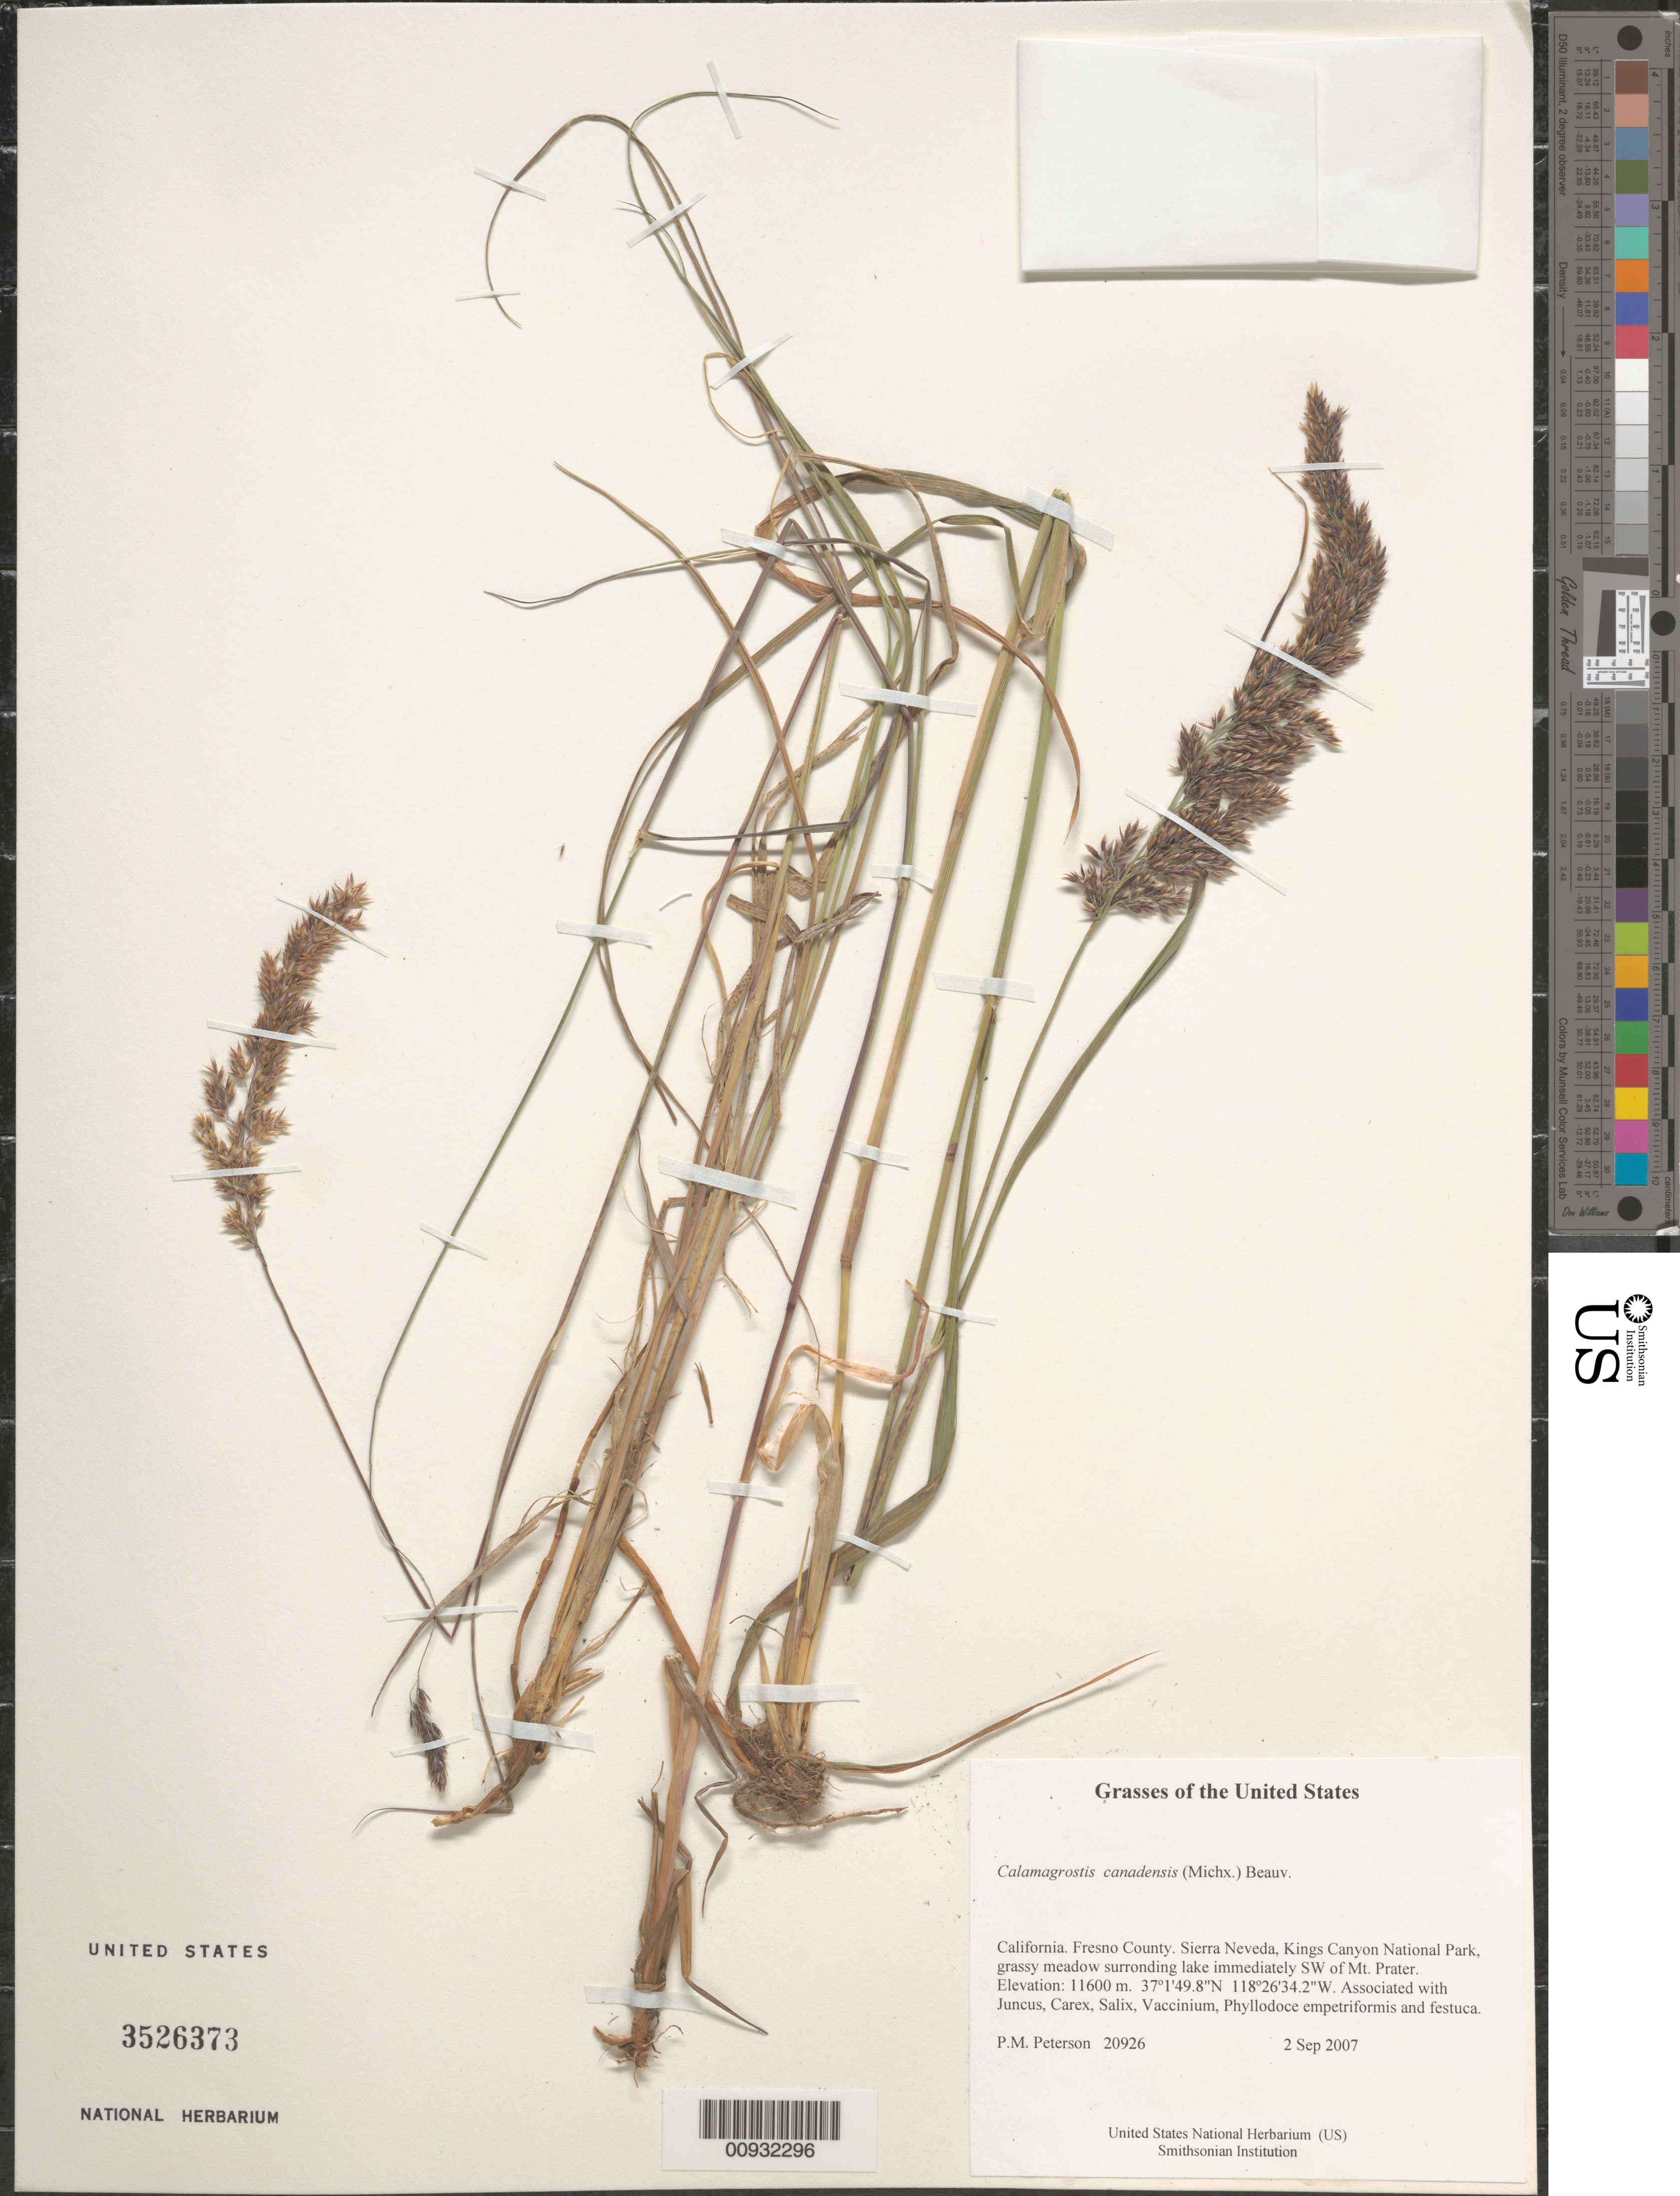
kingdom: Plantae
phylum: Tracheophyta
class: Liliopsida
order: Poales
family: Poaceae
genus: Calamagrostis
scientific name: Calamagrostis canadensis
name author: (Michx.) P. Beauv.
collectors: P. M. Peterson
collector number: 20926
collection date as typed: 02 Sep 2007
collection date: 2007-09-02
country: United States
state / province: California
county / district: Fresno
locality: Sierra Neveda, Kings Canyon National Park, grassy meadow surronding lake immediately SW of Mt. Prater.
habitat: Associated with Juncus, Carex, Salix, Vaccinium, Phyllodoce empetriformis and festuca.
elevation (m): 11600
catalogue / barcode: US 3526373